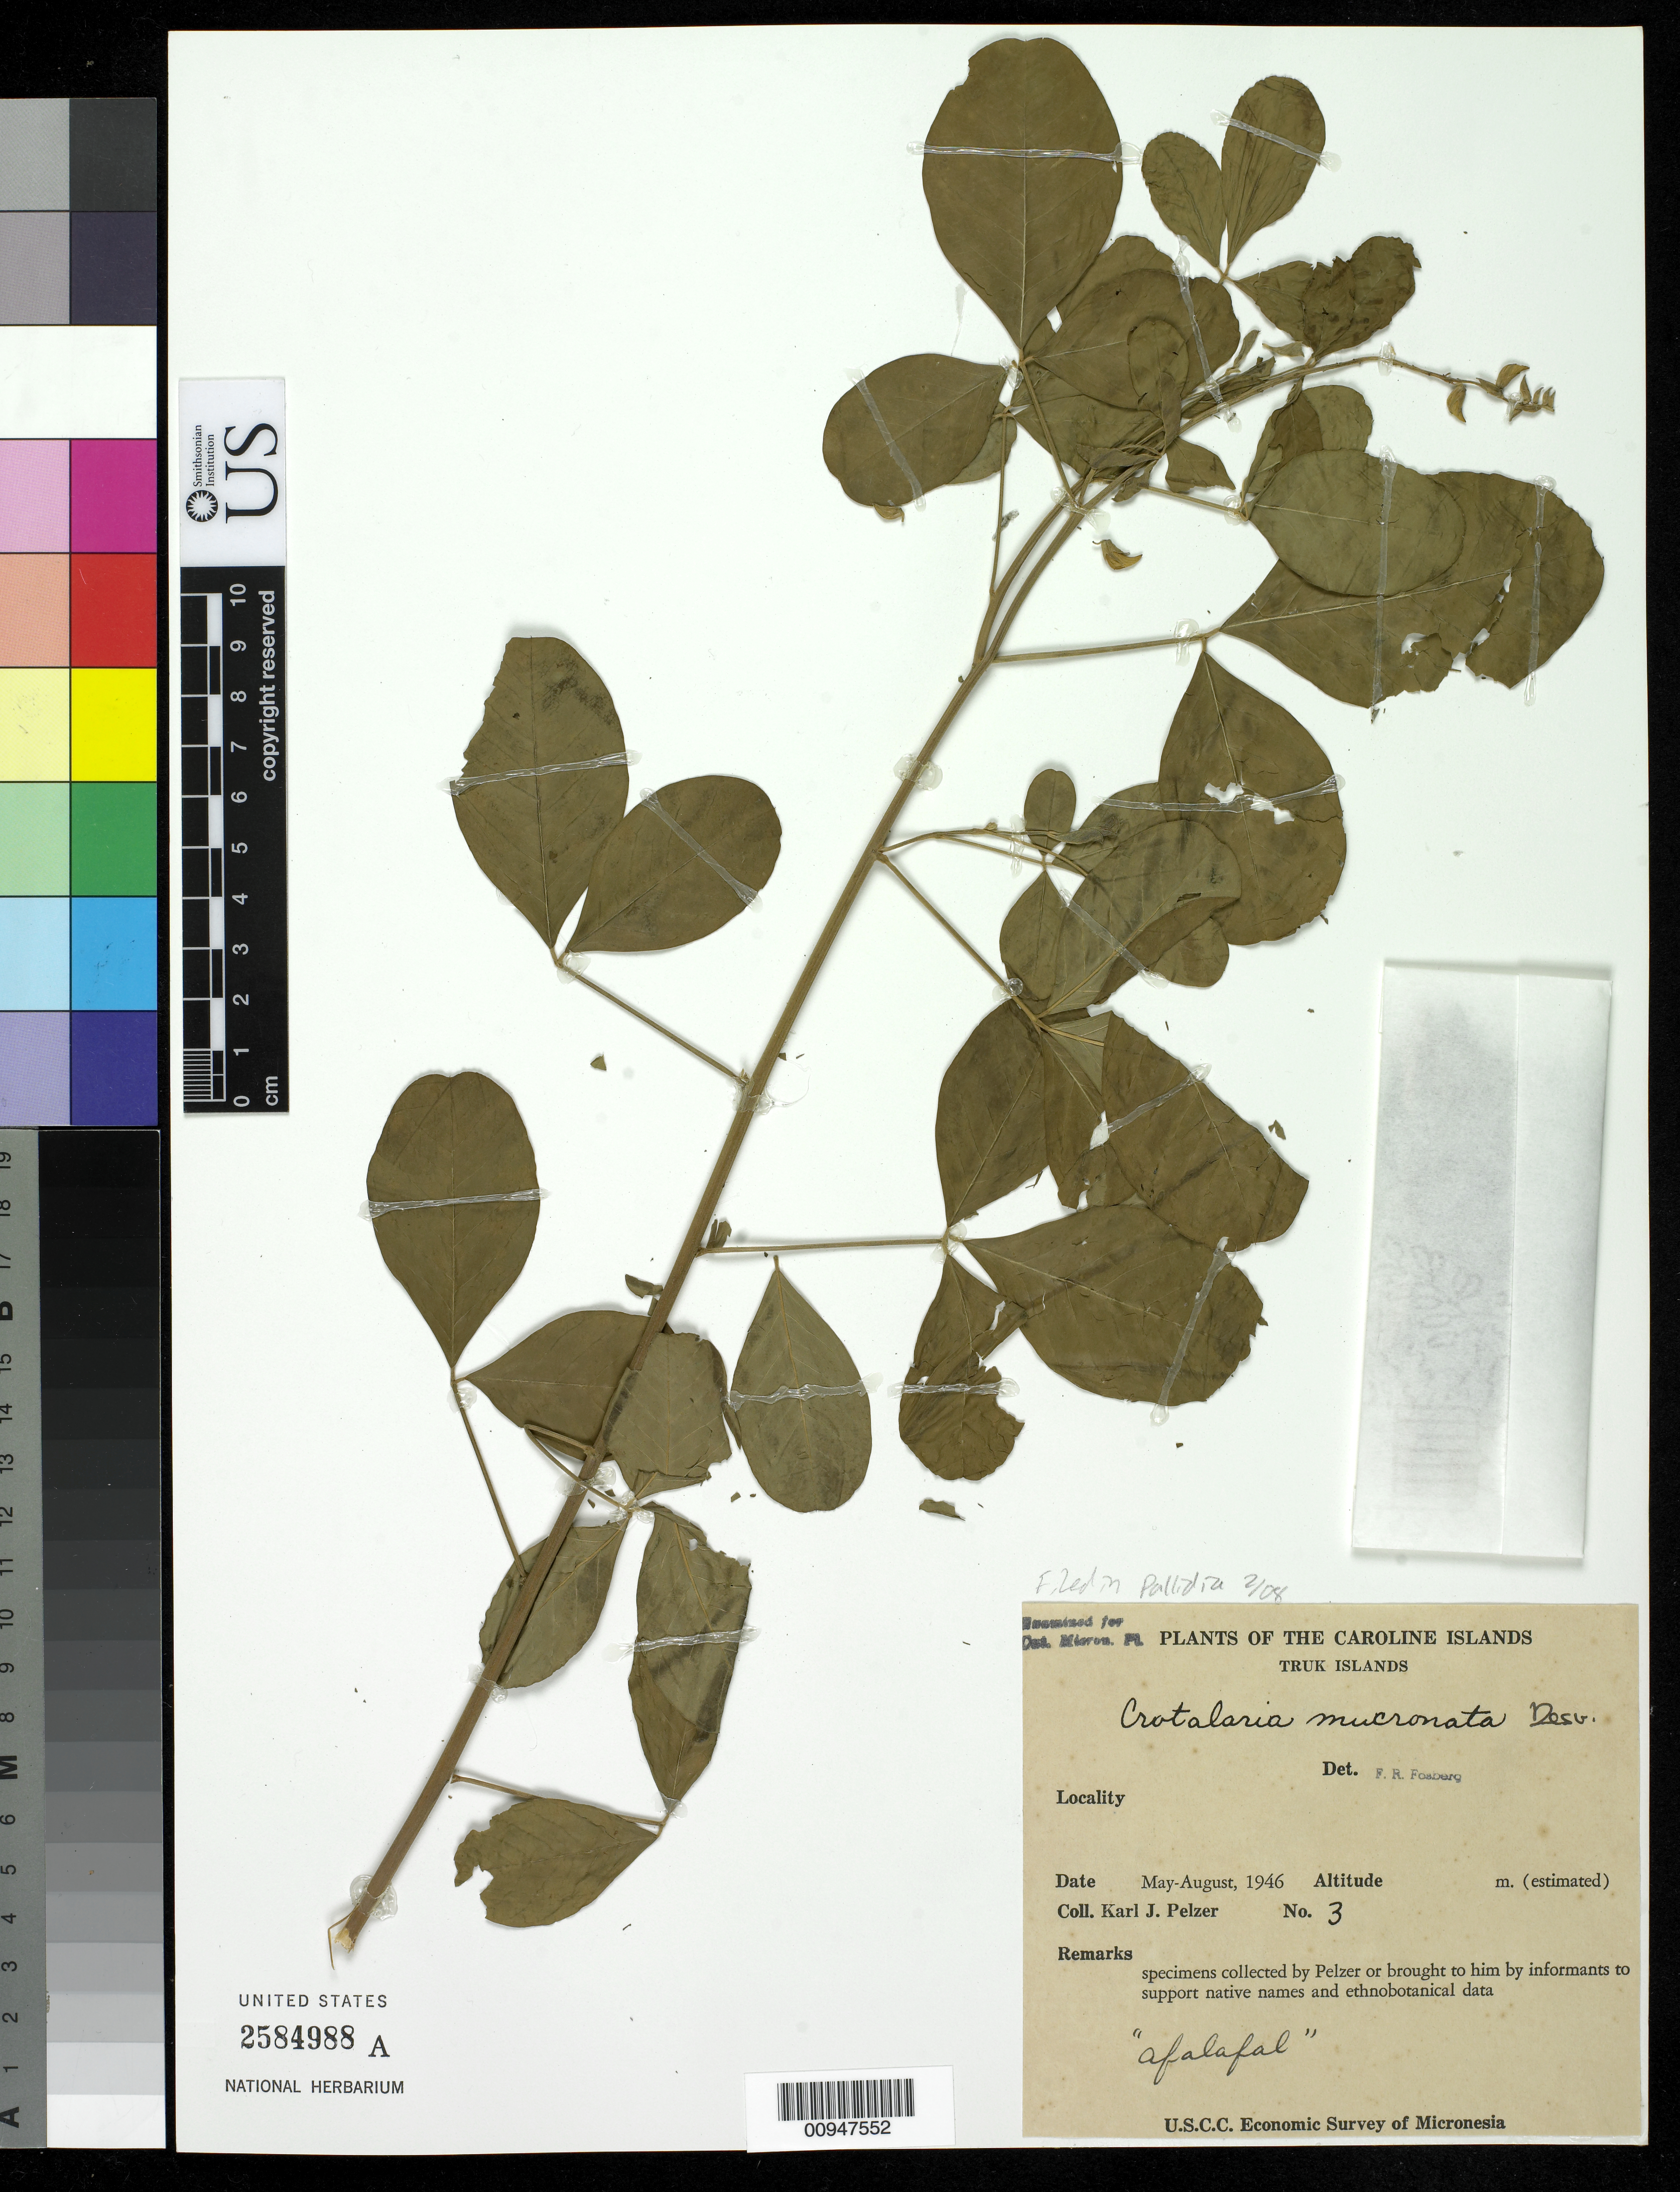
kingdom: Plantae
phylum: Tracheophyta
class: Magnoliopsida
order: Fabales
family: Fabaceae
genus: Crotalaria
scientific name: Crotalaria pallida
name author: Aiton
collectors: K. J. Pelzer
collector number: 3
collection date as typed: May 1946 to Aug 1946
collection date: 1946-05/1946-08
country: Micronesia, Federated States of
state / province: Truk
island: Truk (Chuuk) Is.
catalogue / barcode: US 2584988